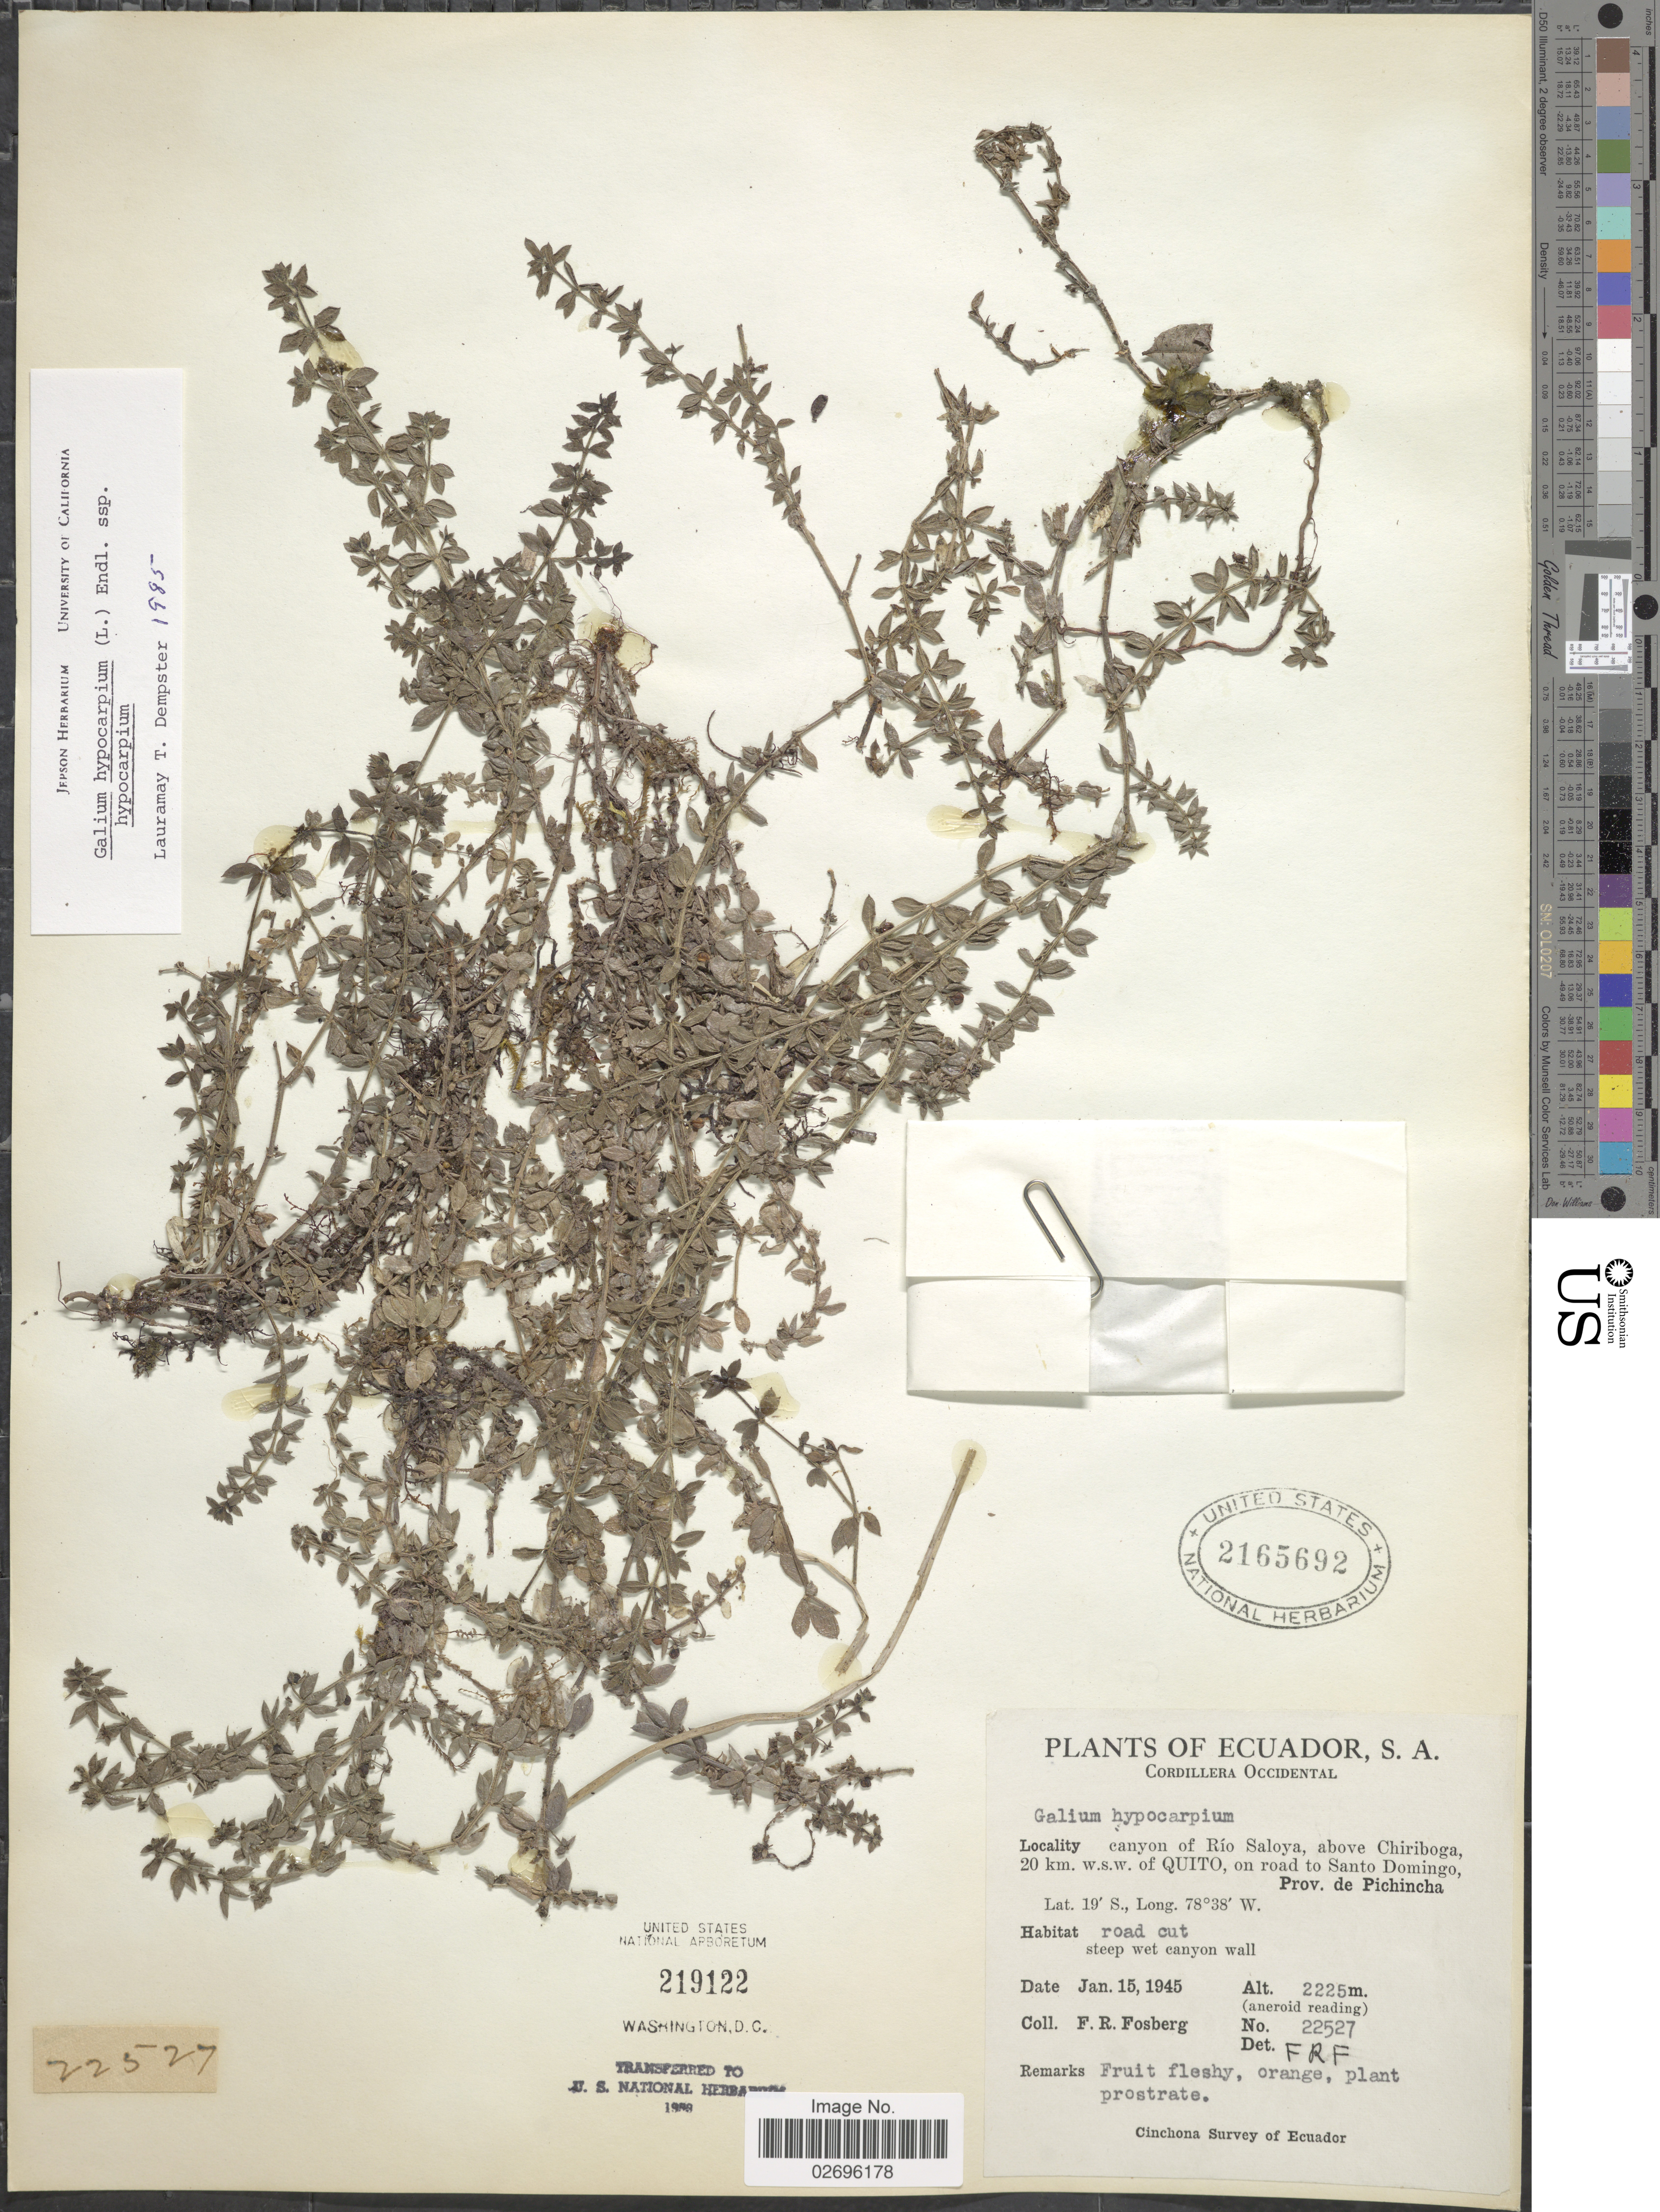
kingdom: Plantae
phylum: Tracheophyta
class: Magnoliopsida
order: Gentianales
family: Rubiaceae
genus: Galium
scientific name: Galium hypocarpium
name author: (L.) Endl. ex Griseb.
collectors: F. R. Fosberg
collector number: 22527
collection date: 1945-01-15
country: Ecuador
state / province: Pichincha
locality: Cordillera Occidental. Canyon of Río Saloya, above Chiriboga, 20 km. w.s.w. of Quito, on road to Santo Domingo.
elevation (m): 2225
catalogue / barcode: US 2165692